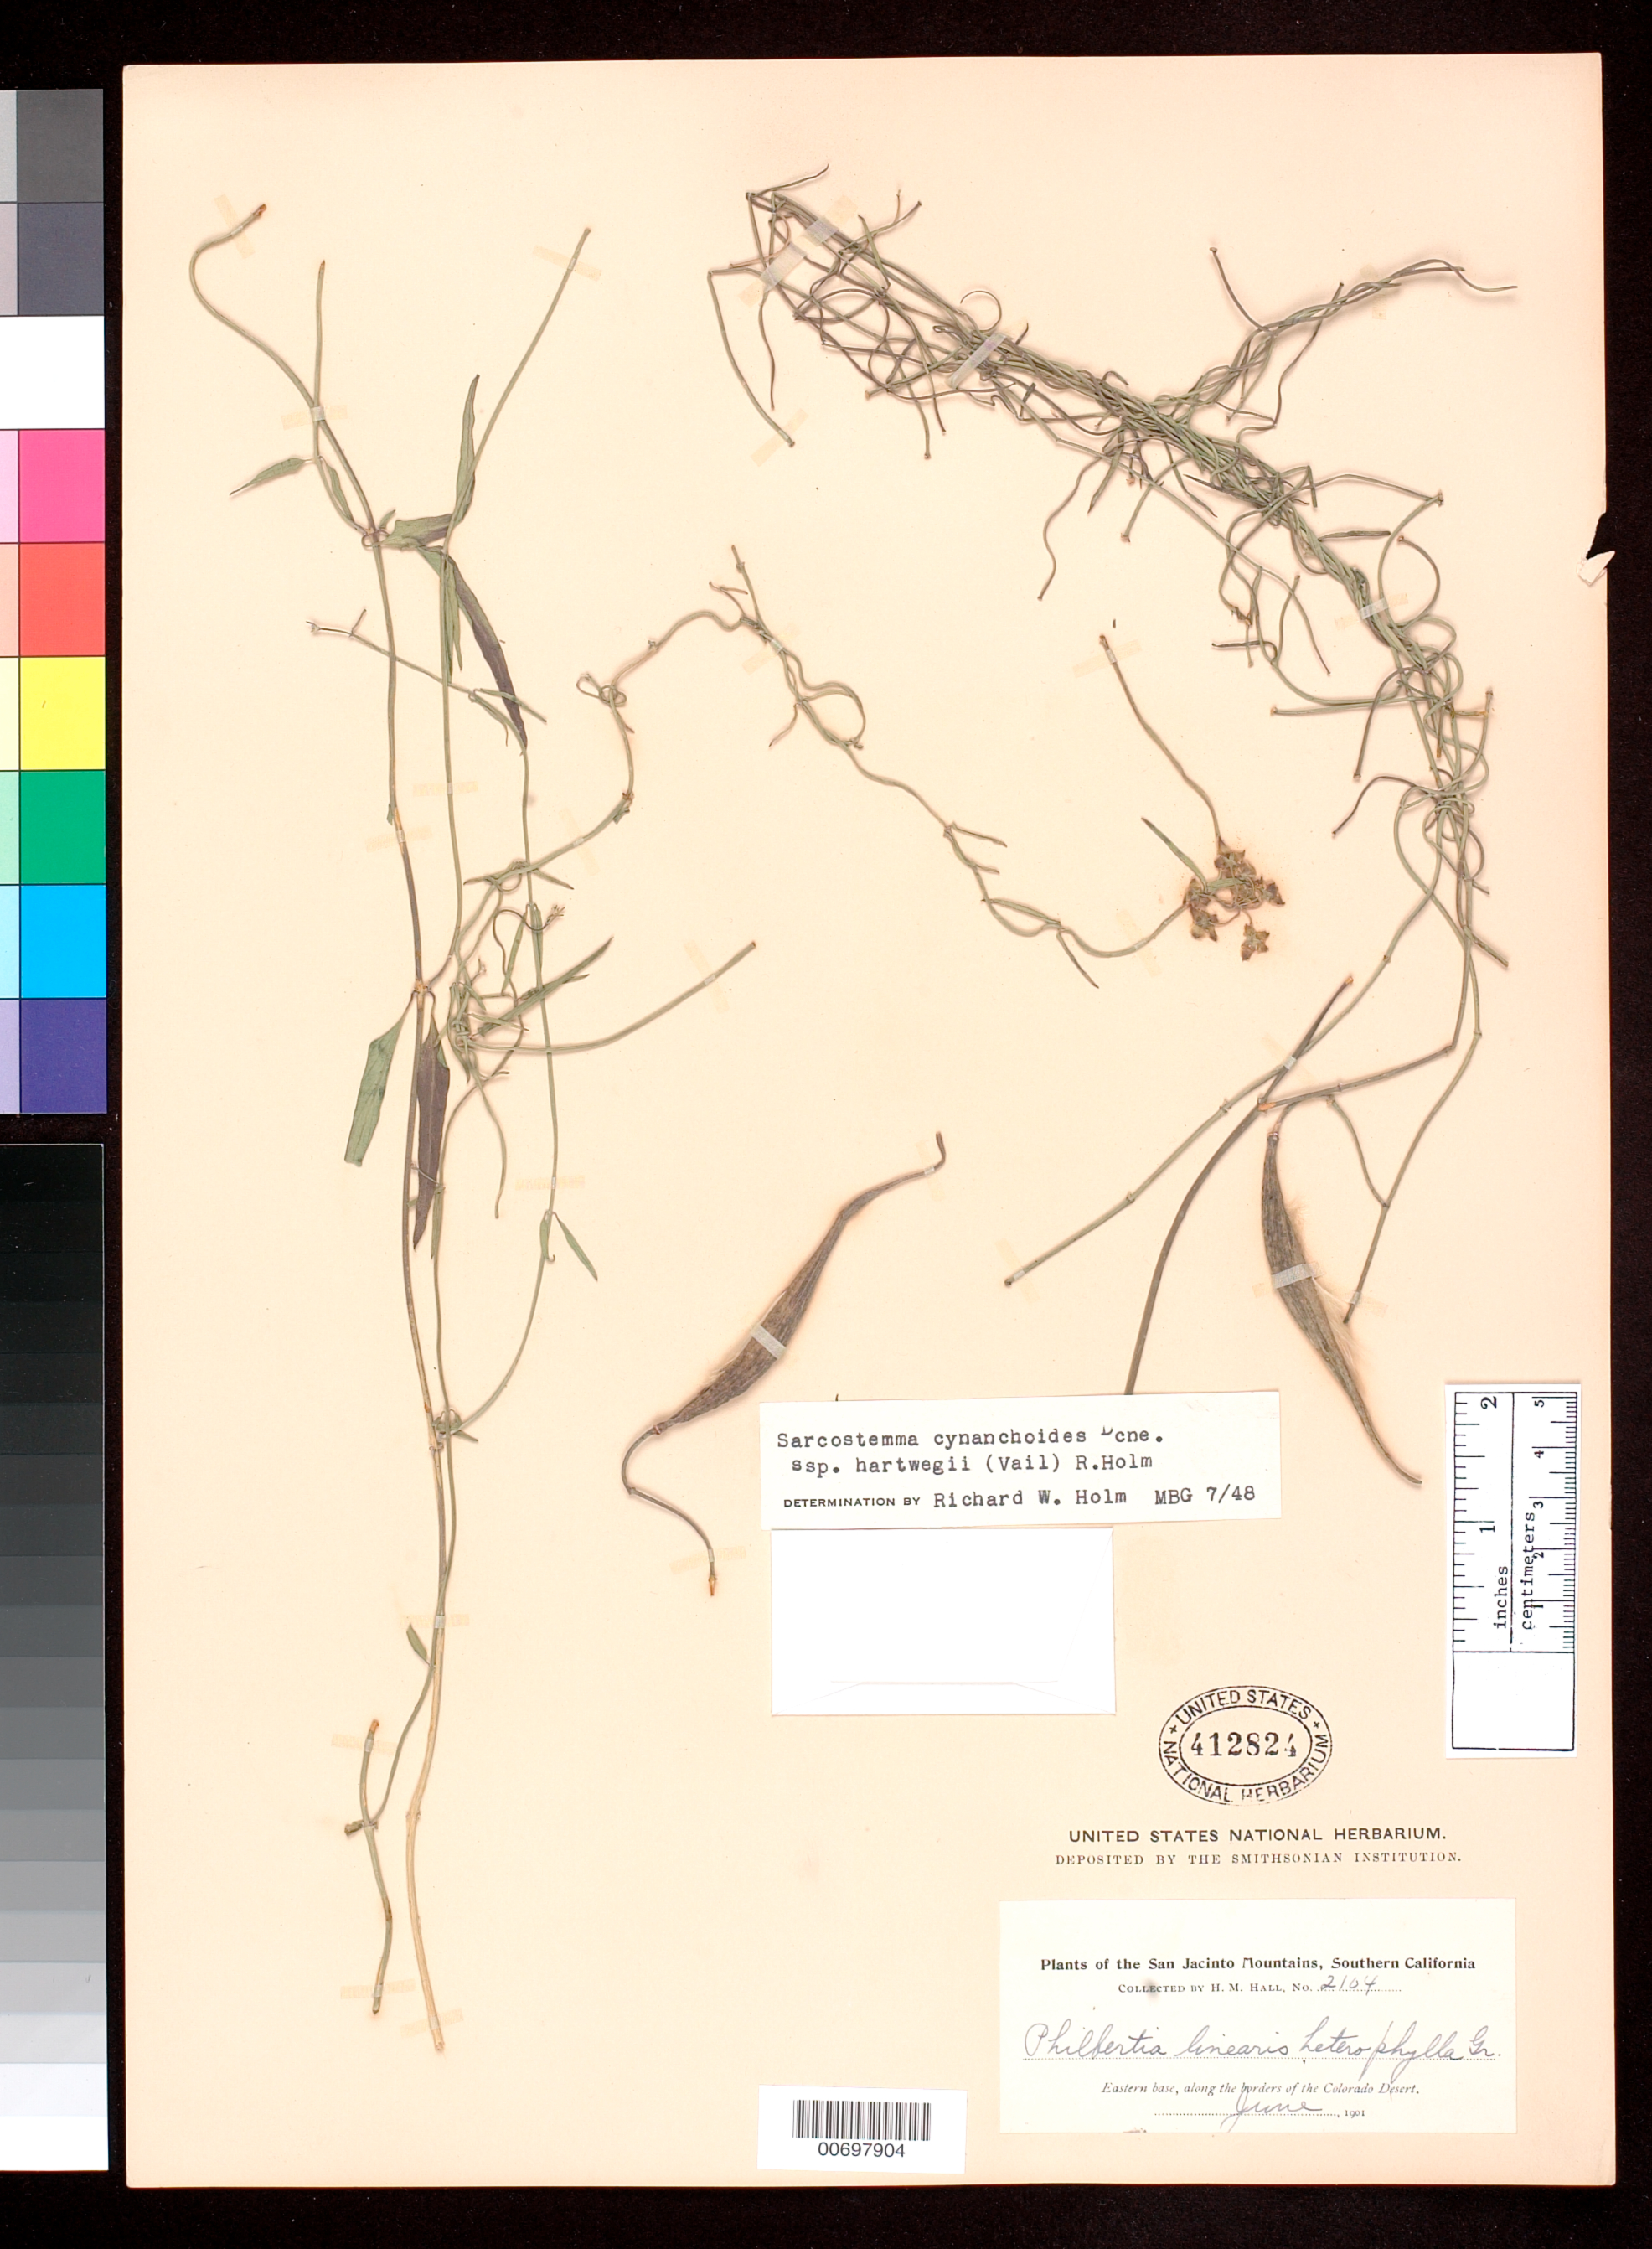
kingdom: Plantae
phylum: Tracheophyta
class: Magnoliopsida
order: Gentianales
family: Apocynaceae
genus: Sarcostemma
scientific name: Sarcostemma cynanchoides subsp. hartwegii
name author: Done.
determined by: Holm, R. W., (MO), Missouri Botanical Garden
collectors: H. M. Hall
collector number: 2104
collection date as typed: Jun 1901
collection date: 1901-06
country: United States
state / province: California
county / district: Riverside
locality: San Jacinto Mts., Eastern base, along the borders of the Colorado Desert.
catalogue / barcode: US 412824